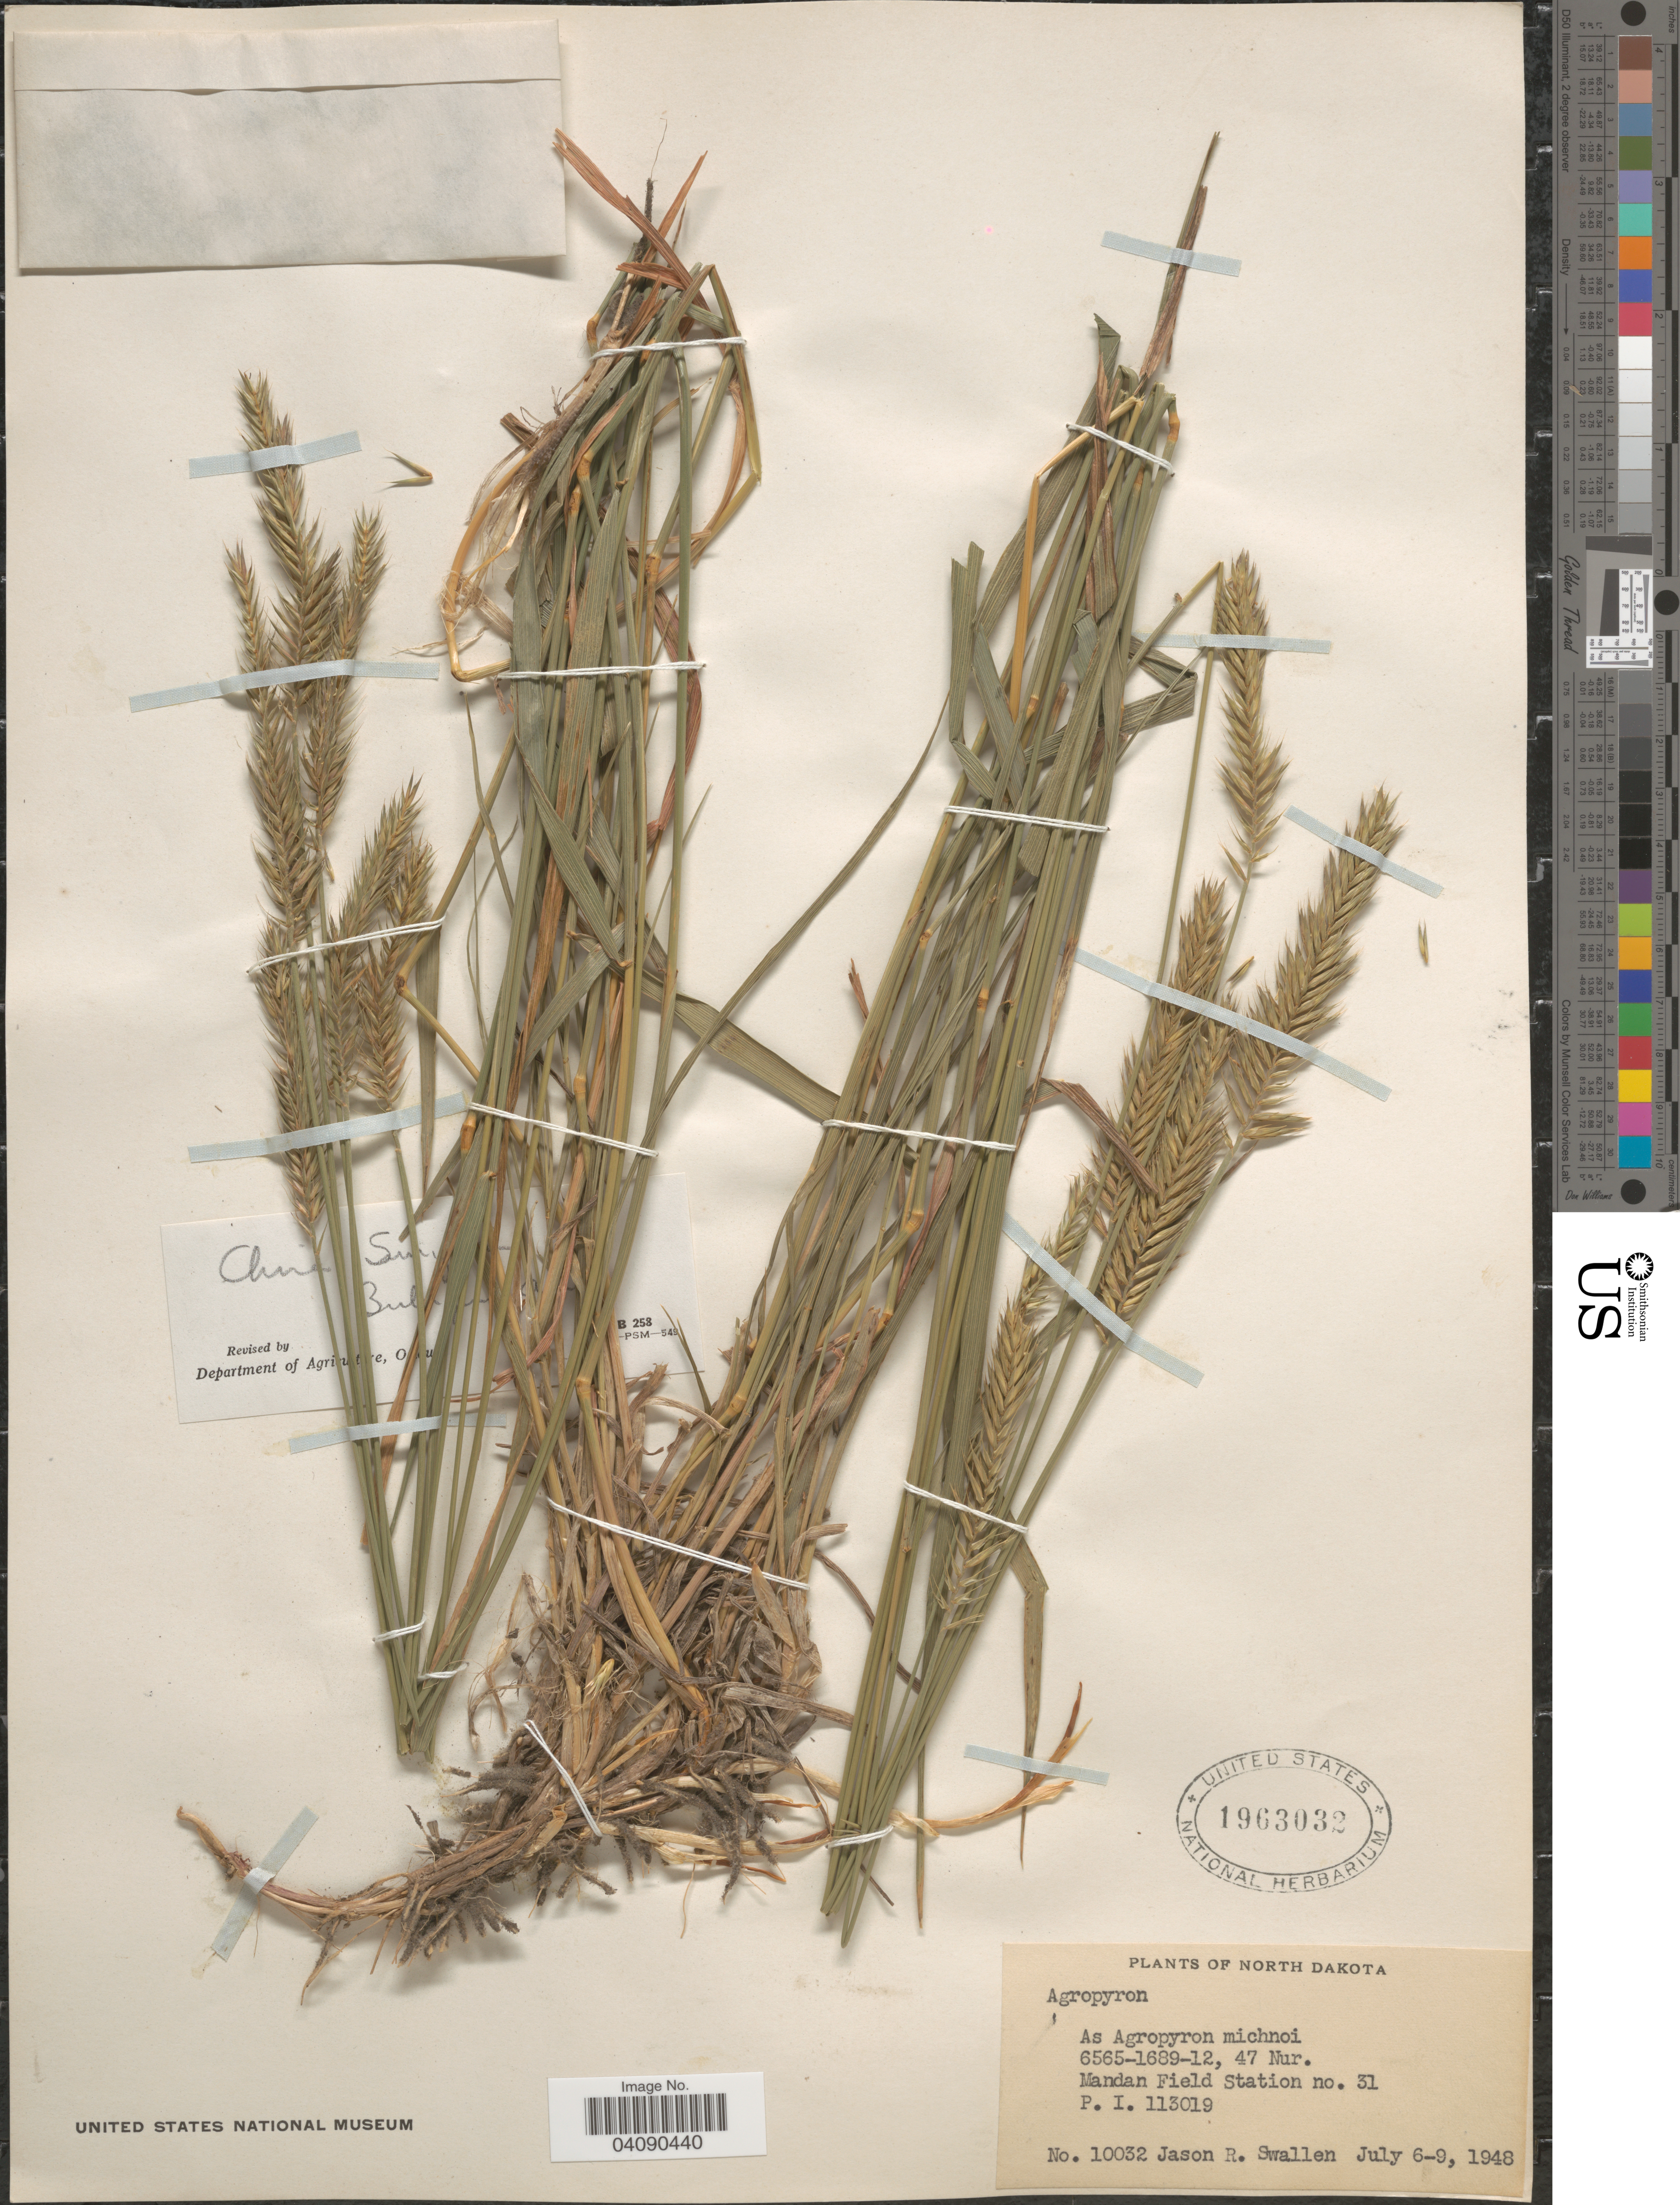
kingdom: Plantae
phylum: Tracheophyta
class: Liliopsida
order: Poales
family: Poaceae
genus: Agropyron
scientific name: Agropyron michnoi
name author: Roshev.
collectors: J. R. Swallen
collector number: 10032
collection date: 1948-07-06/1948-07-09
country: United States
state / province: North Dakota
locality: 6565-1689-12, 47 Nur. Mandan Field Station no. 31.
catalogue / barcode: US 1963032